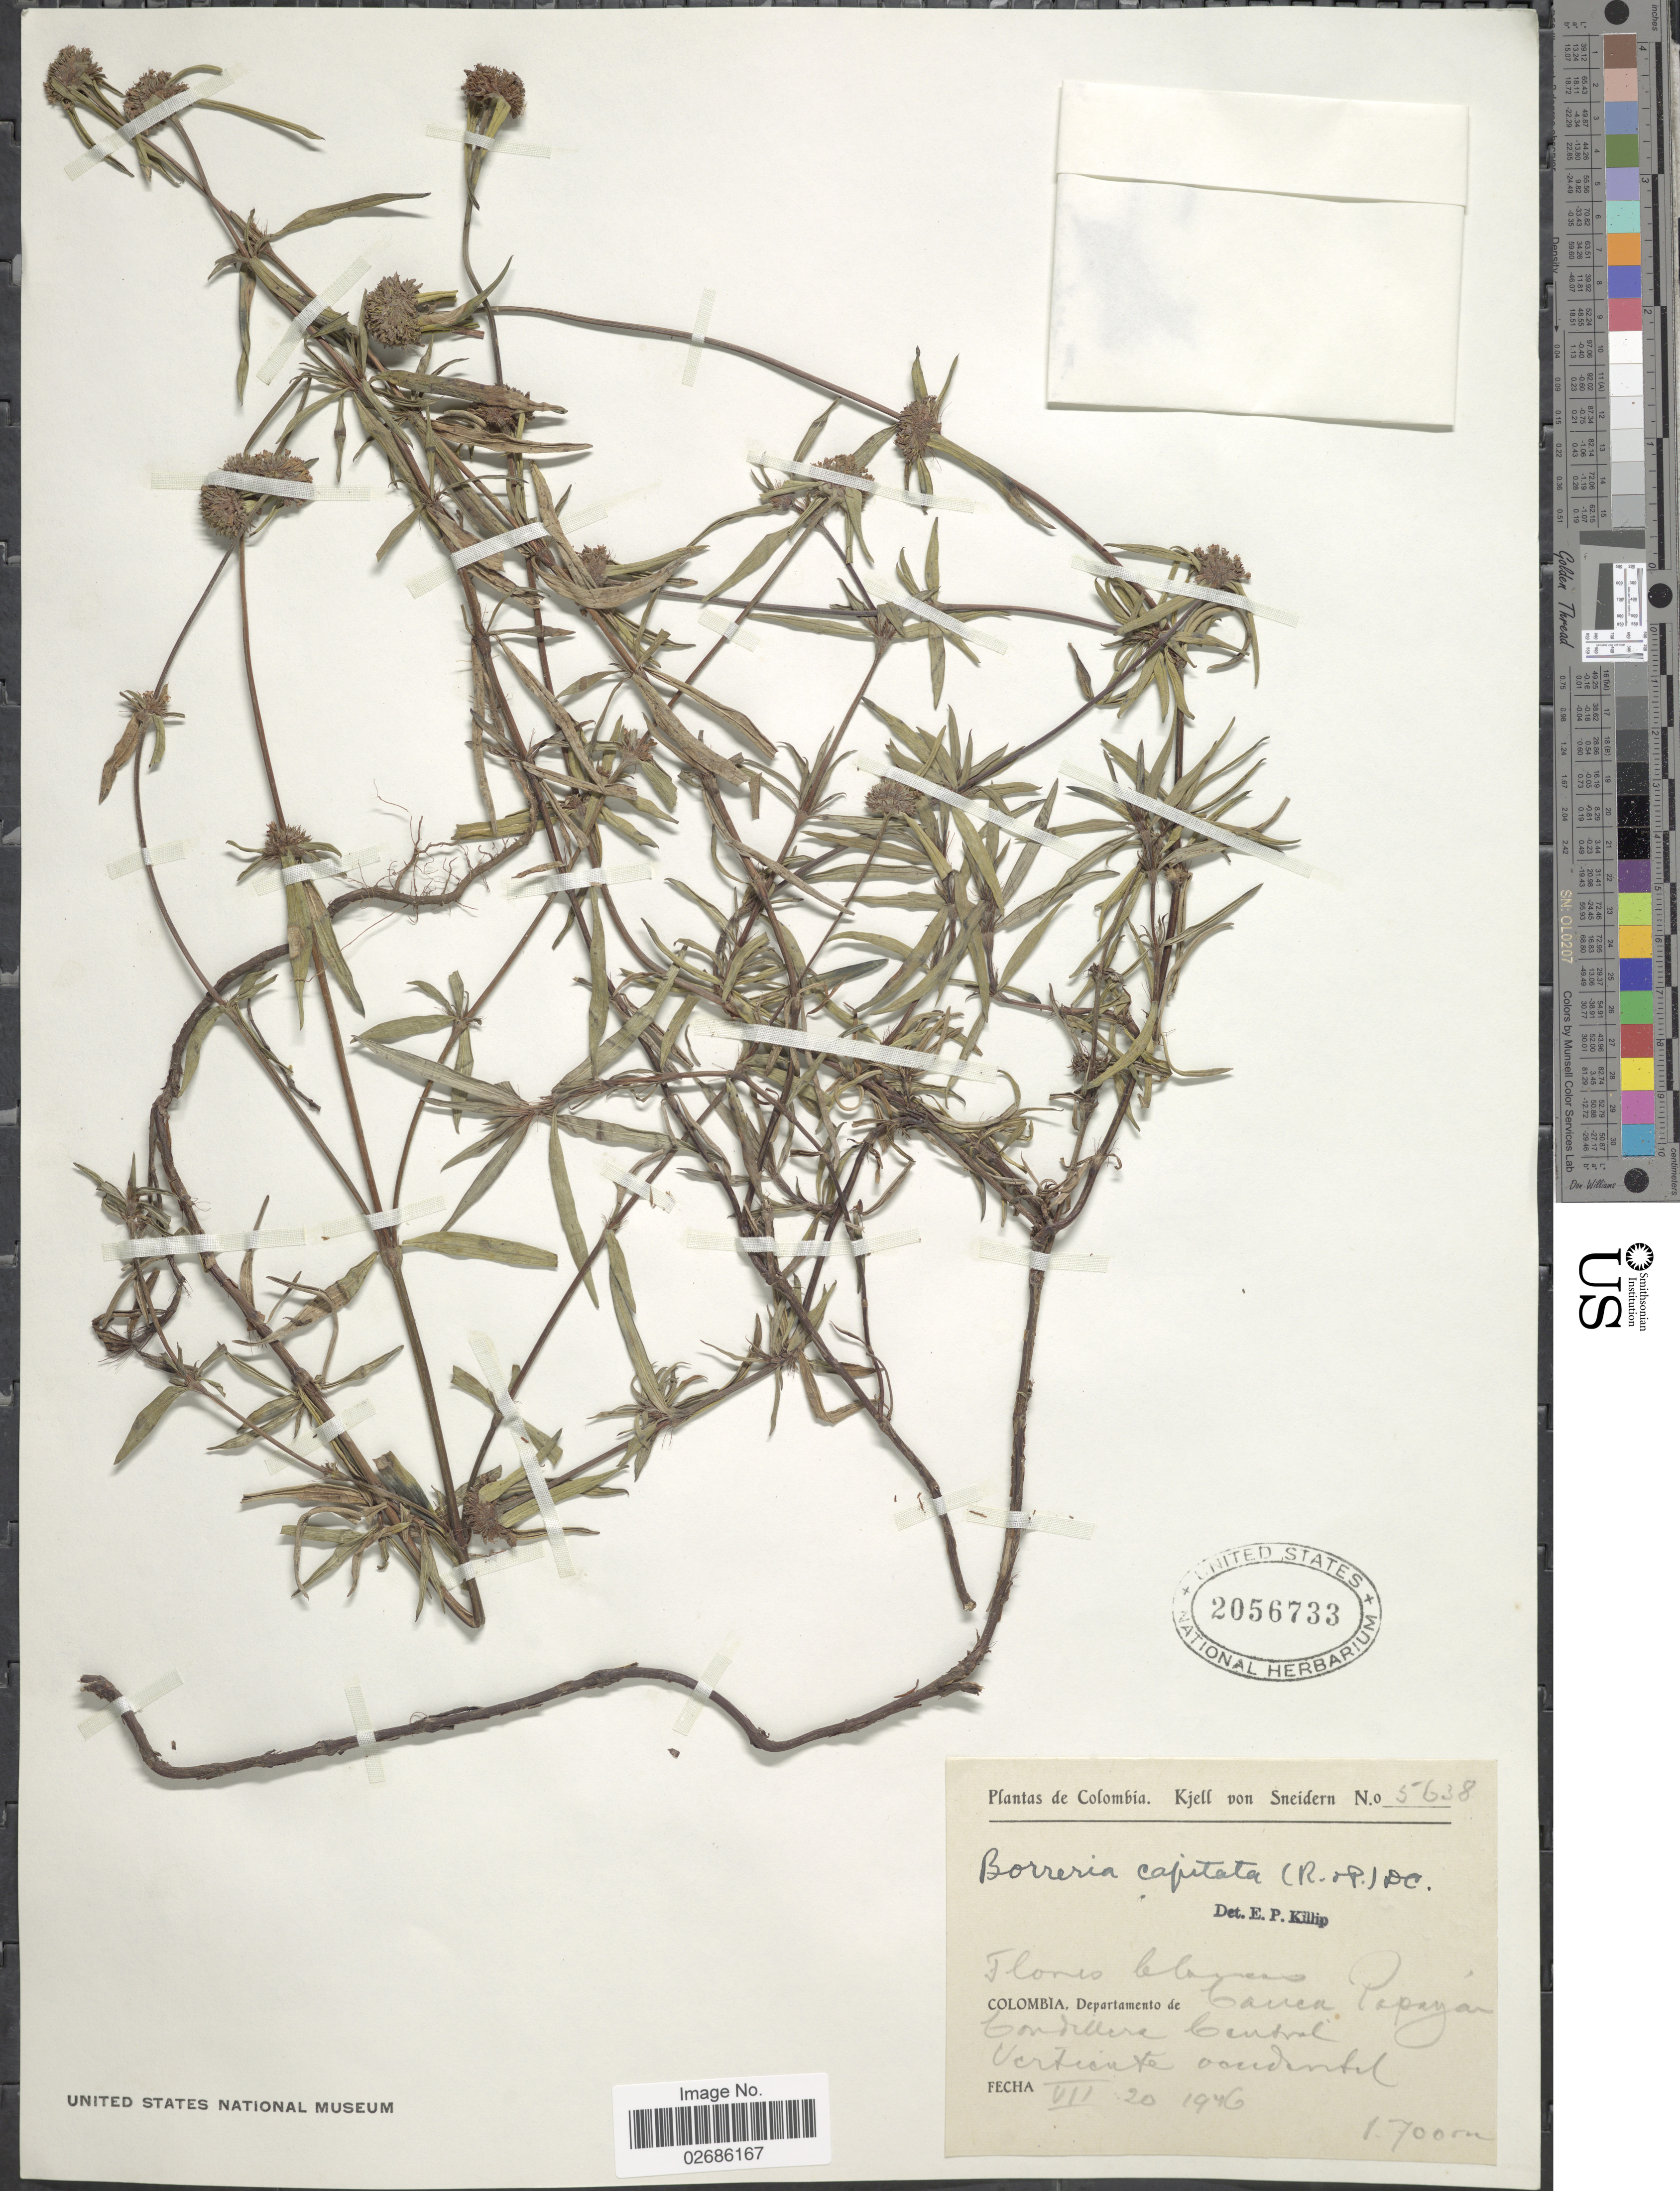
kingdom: Plantae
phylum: Tracheophyta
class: Magnoliopsida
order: Gentianales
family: Rubiaceae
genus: Borreria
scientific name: Borreria capitata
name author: (Ruiz & Pav.) DC.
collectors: K. von Sneidern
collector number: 5638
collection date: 1946-07-20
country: Colombia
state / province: Cauca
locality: Departamento de Cauca Papaya. Cordillera Central. Vertiente Occidental.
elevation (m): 1700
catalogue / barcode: US 2056733